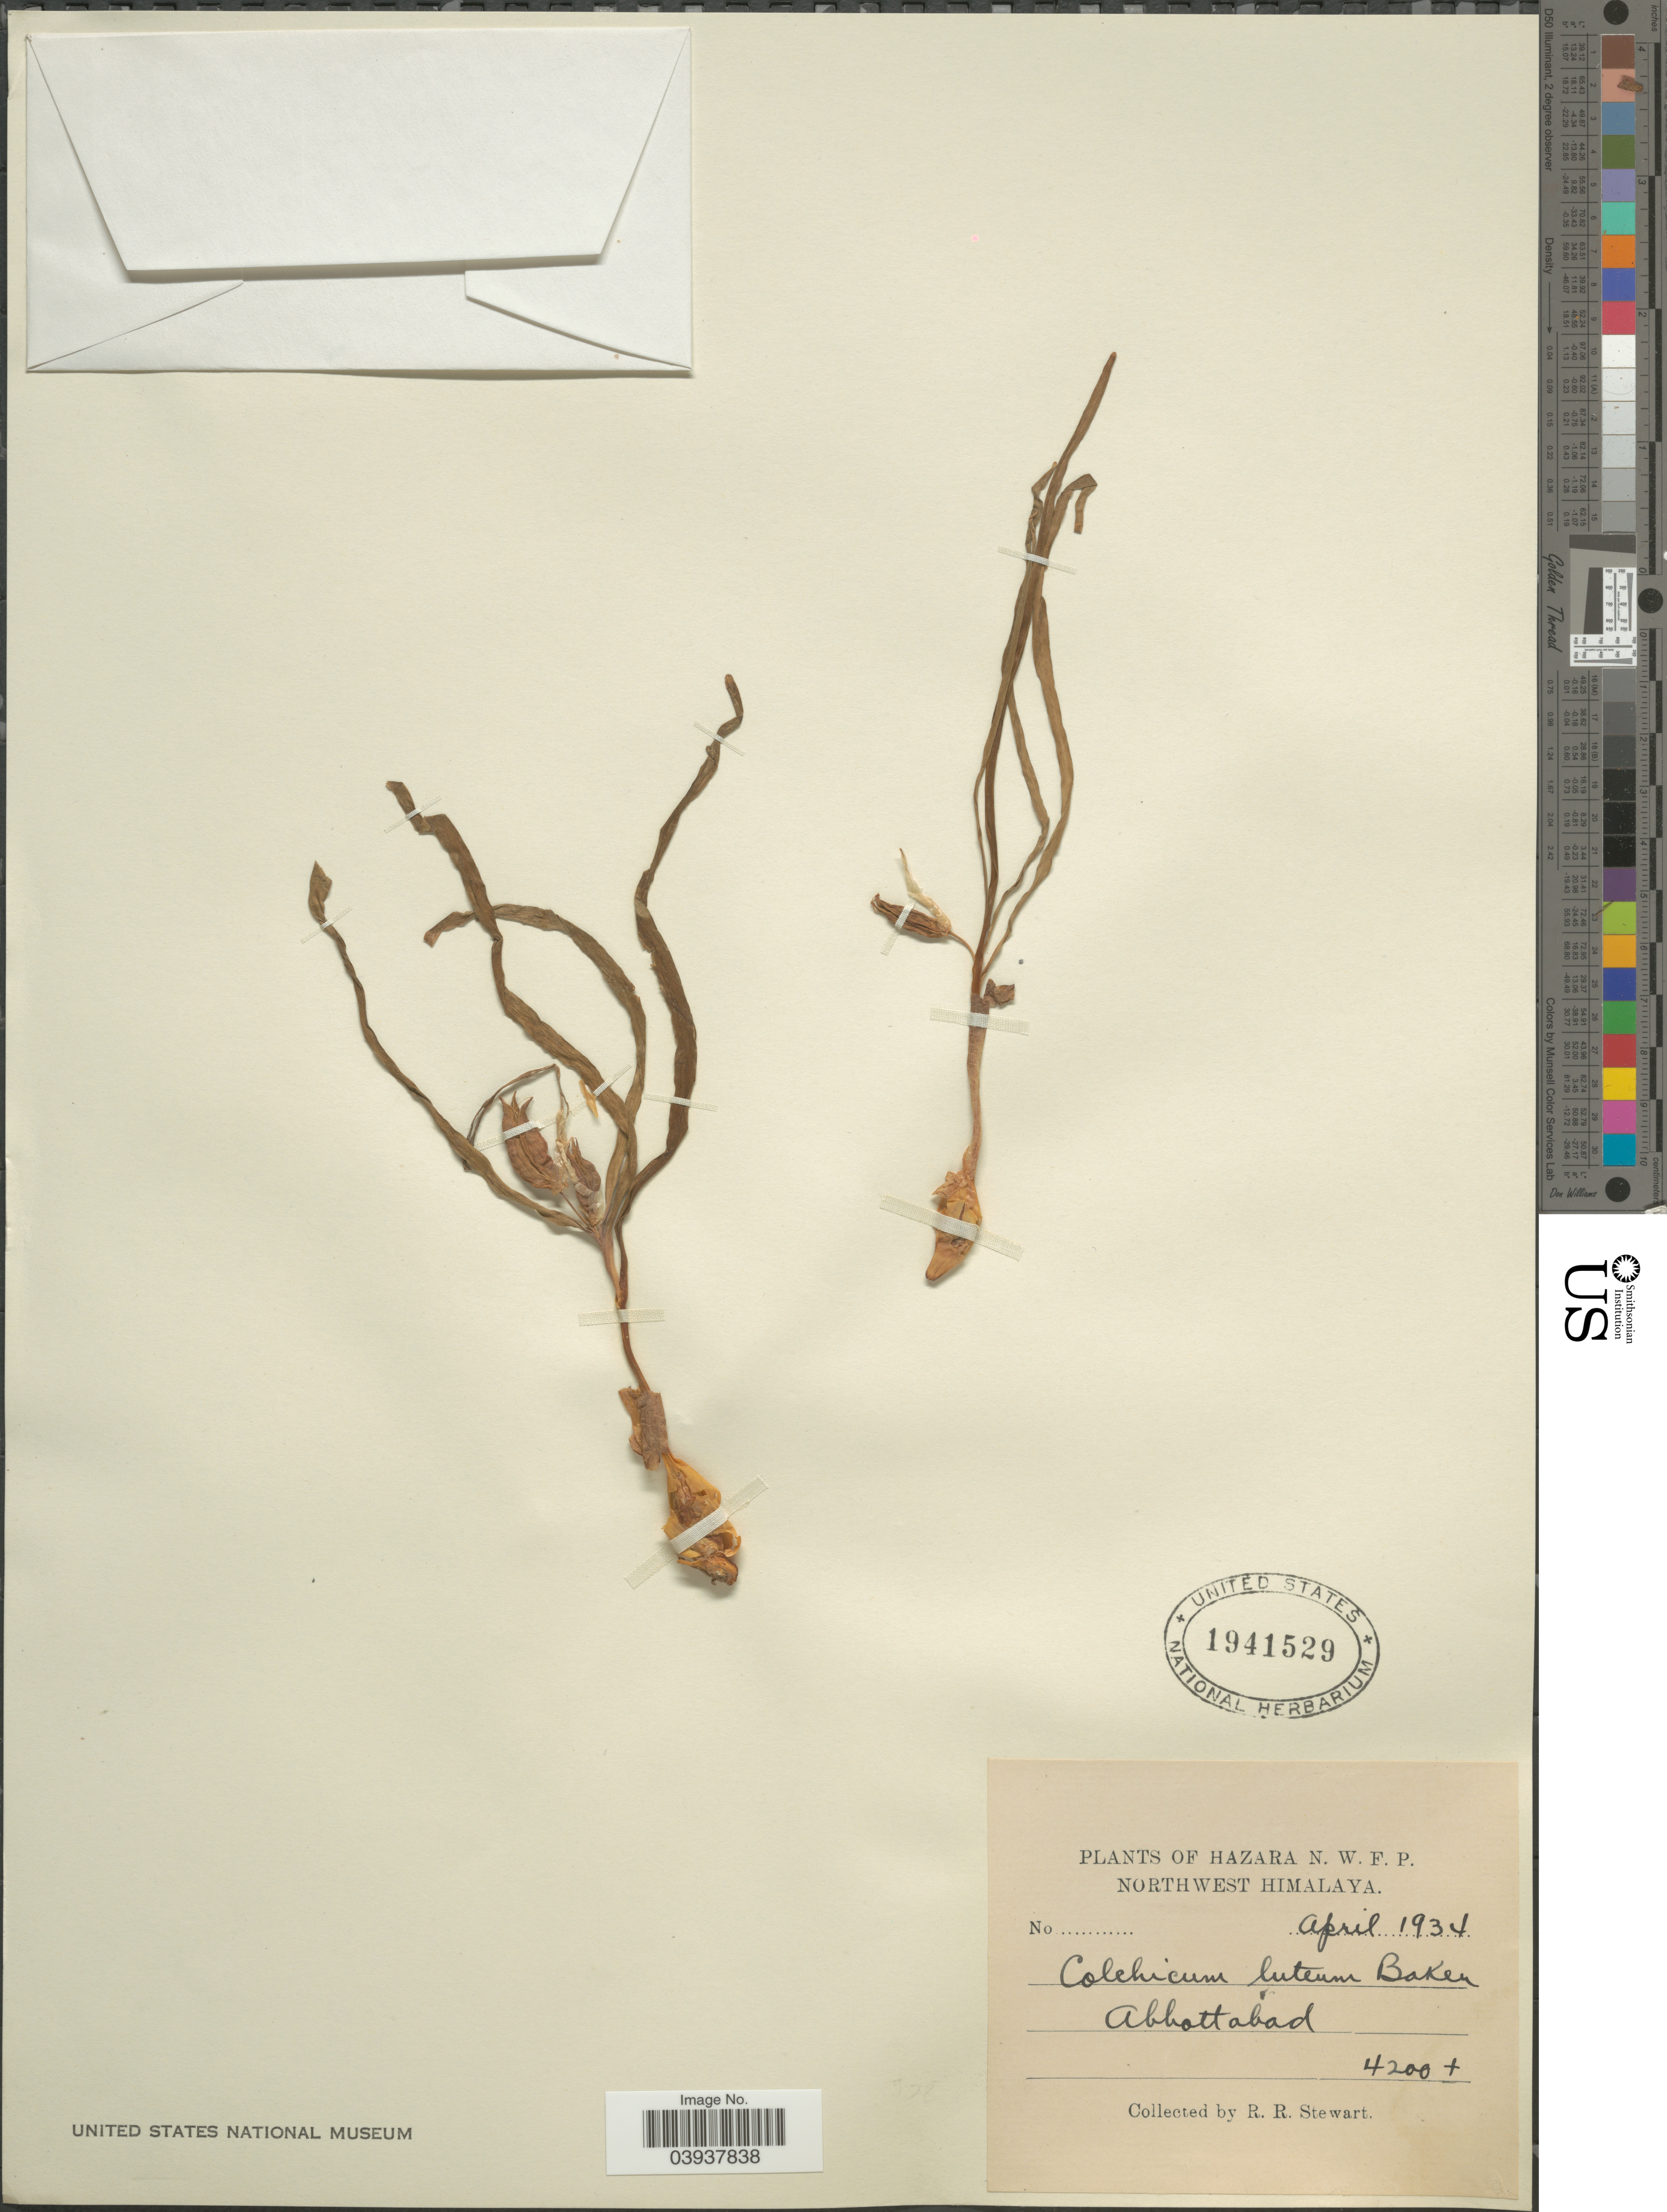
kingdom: Plantae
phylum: Tracheophyta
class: Liliopsida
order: Liliales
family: Colchicaceae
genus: Colchicum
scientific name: Colchicum luteum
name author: Baker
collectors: R. Stewart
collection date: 1934-04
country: Pakistan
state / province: Khyber Pakhtunkhwa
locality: Hazara N.W. F. P. Northwest Himalaya. Abbottabad.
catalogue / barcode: US 1941529